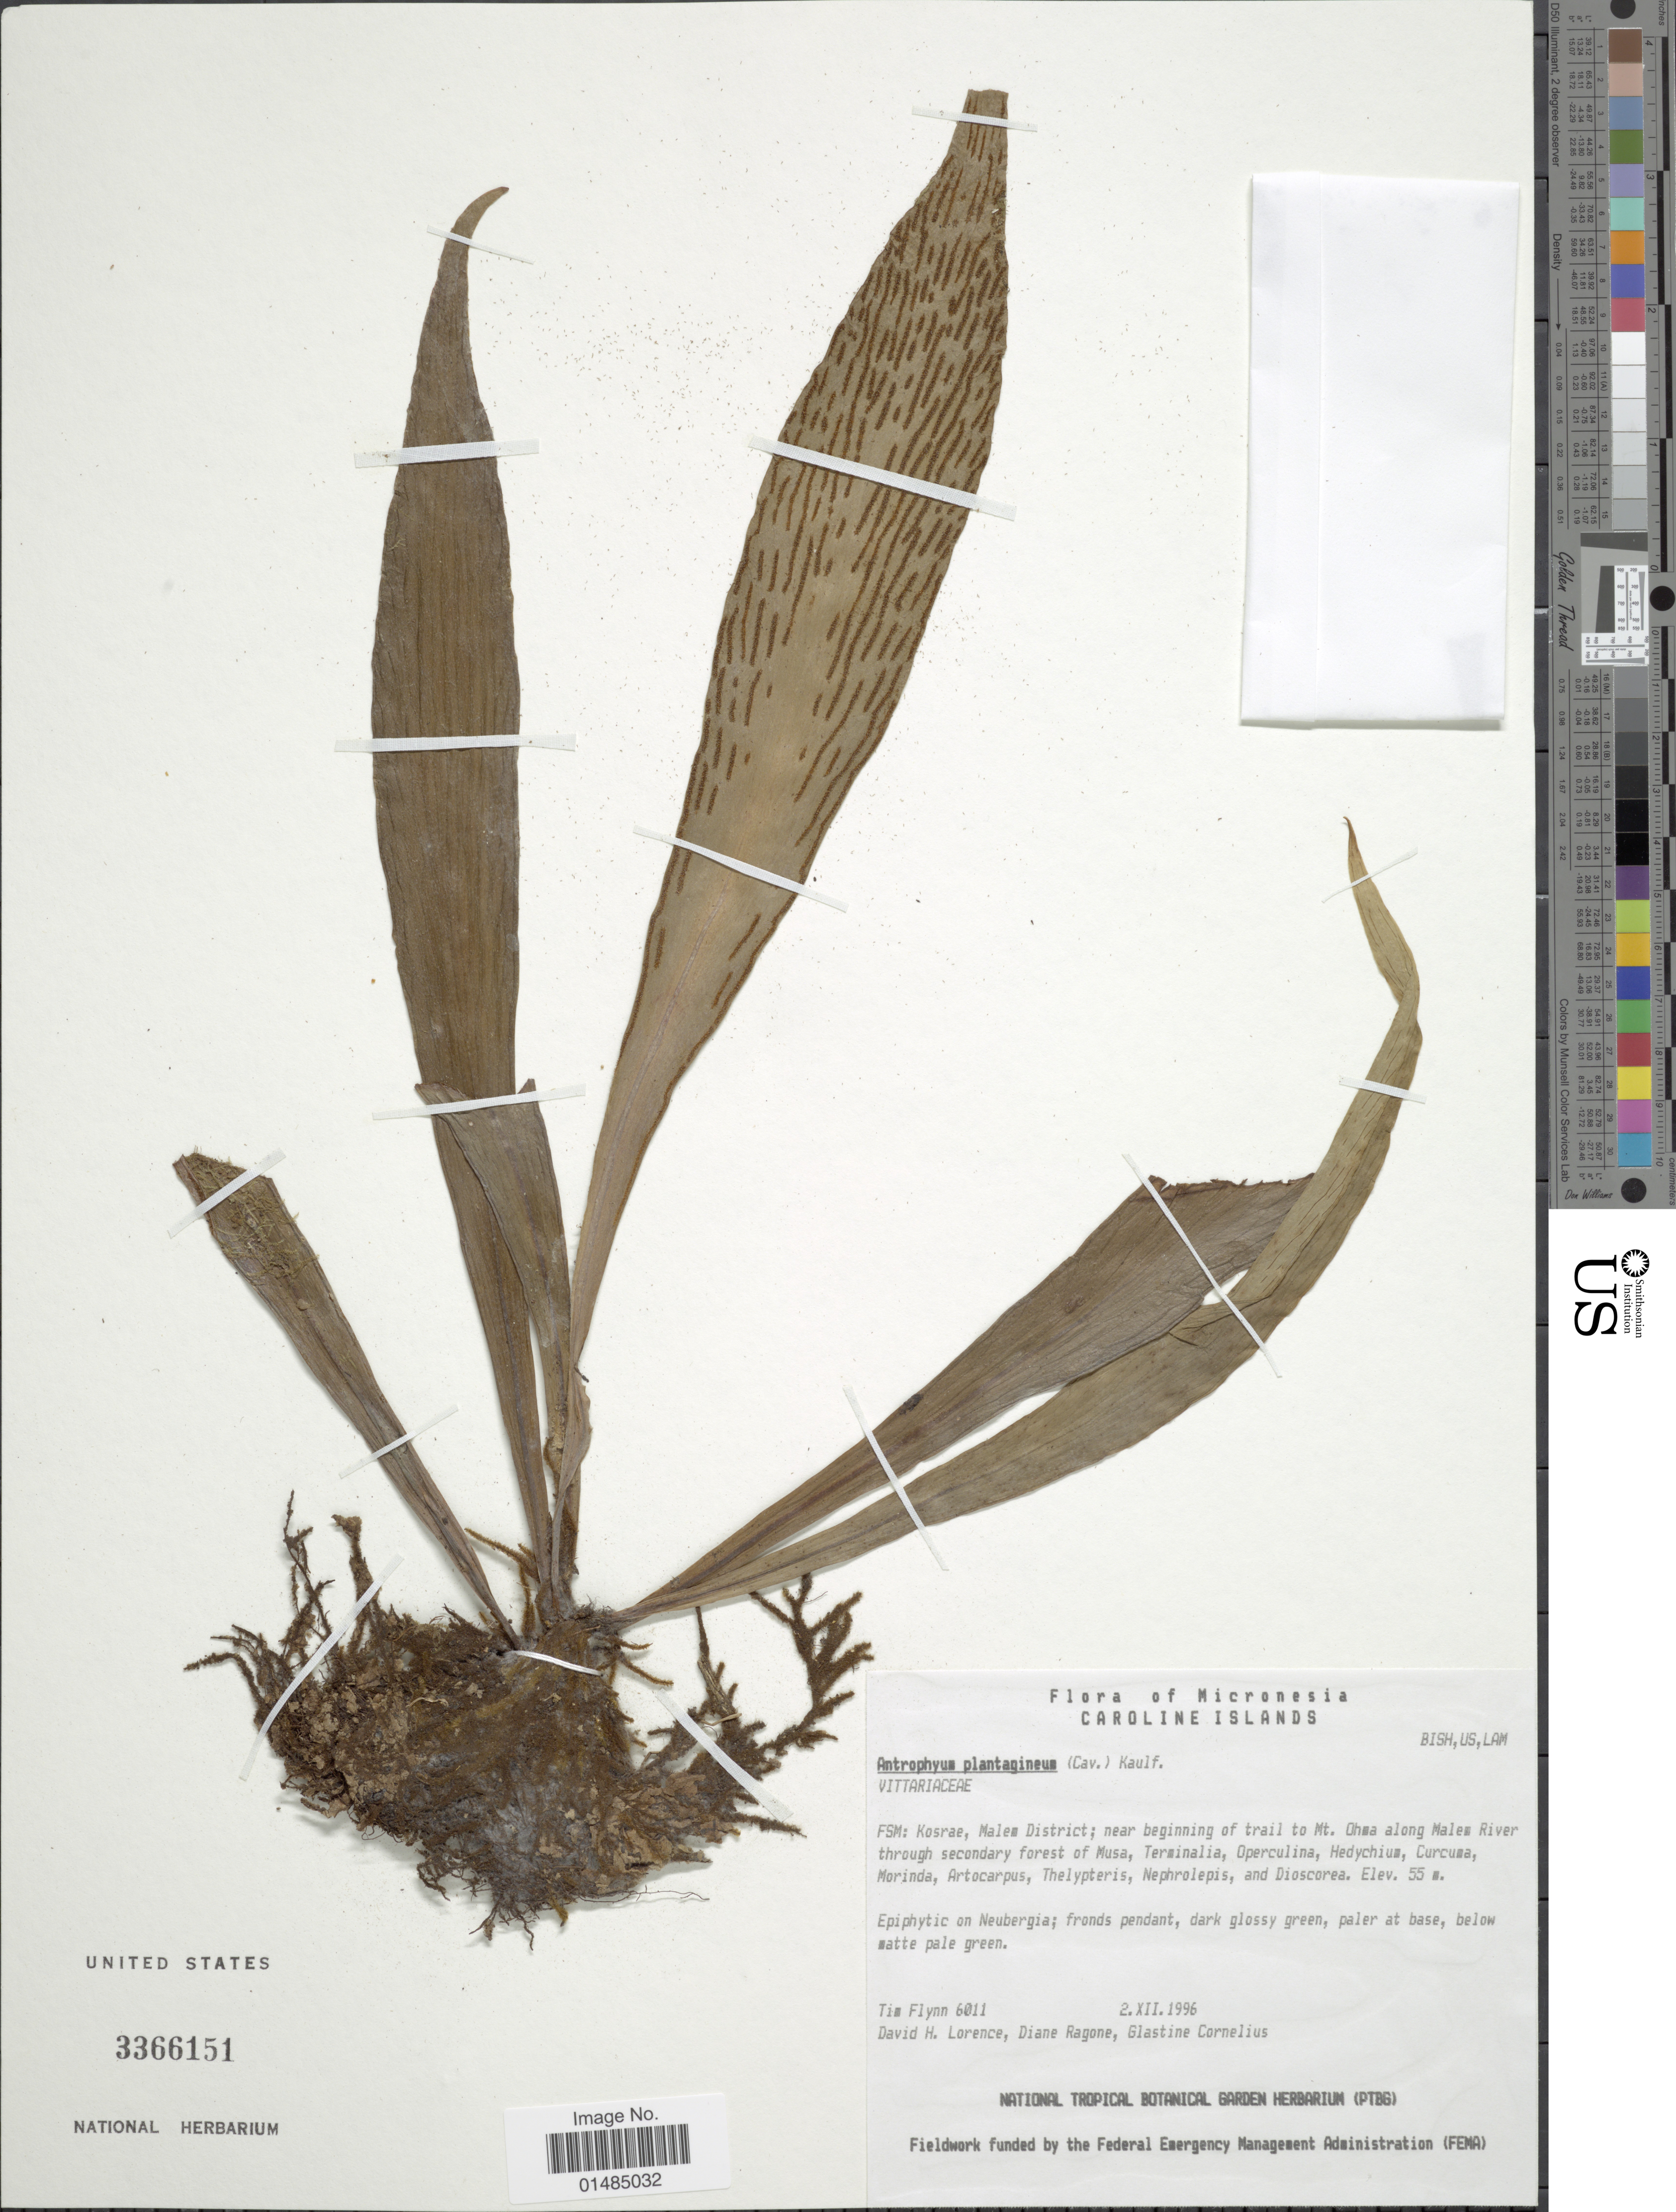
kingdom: Plantae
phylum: Tracheophyta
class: Polypodiopsida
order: Polypodiales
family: Pteridaceae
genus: Antrophyum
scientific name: Antrophyum alatum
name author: Brack. in Wilkes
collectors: T. W. Flynn, D. Lorence, D. Ragone & G. Cornelius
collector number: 6011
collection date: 1996-12-02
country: Micronesia, Federated States of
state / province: Kosrae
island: Kosrae [Kusaie]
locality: Malem District; near beginning of trail to Mt. Ohma along Males River through secondary forest of Musa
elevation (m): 55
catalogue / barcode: US 3366151